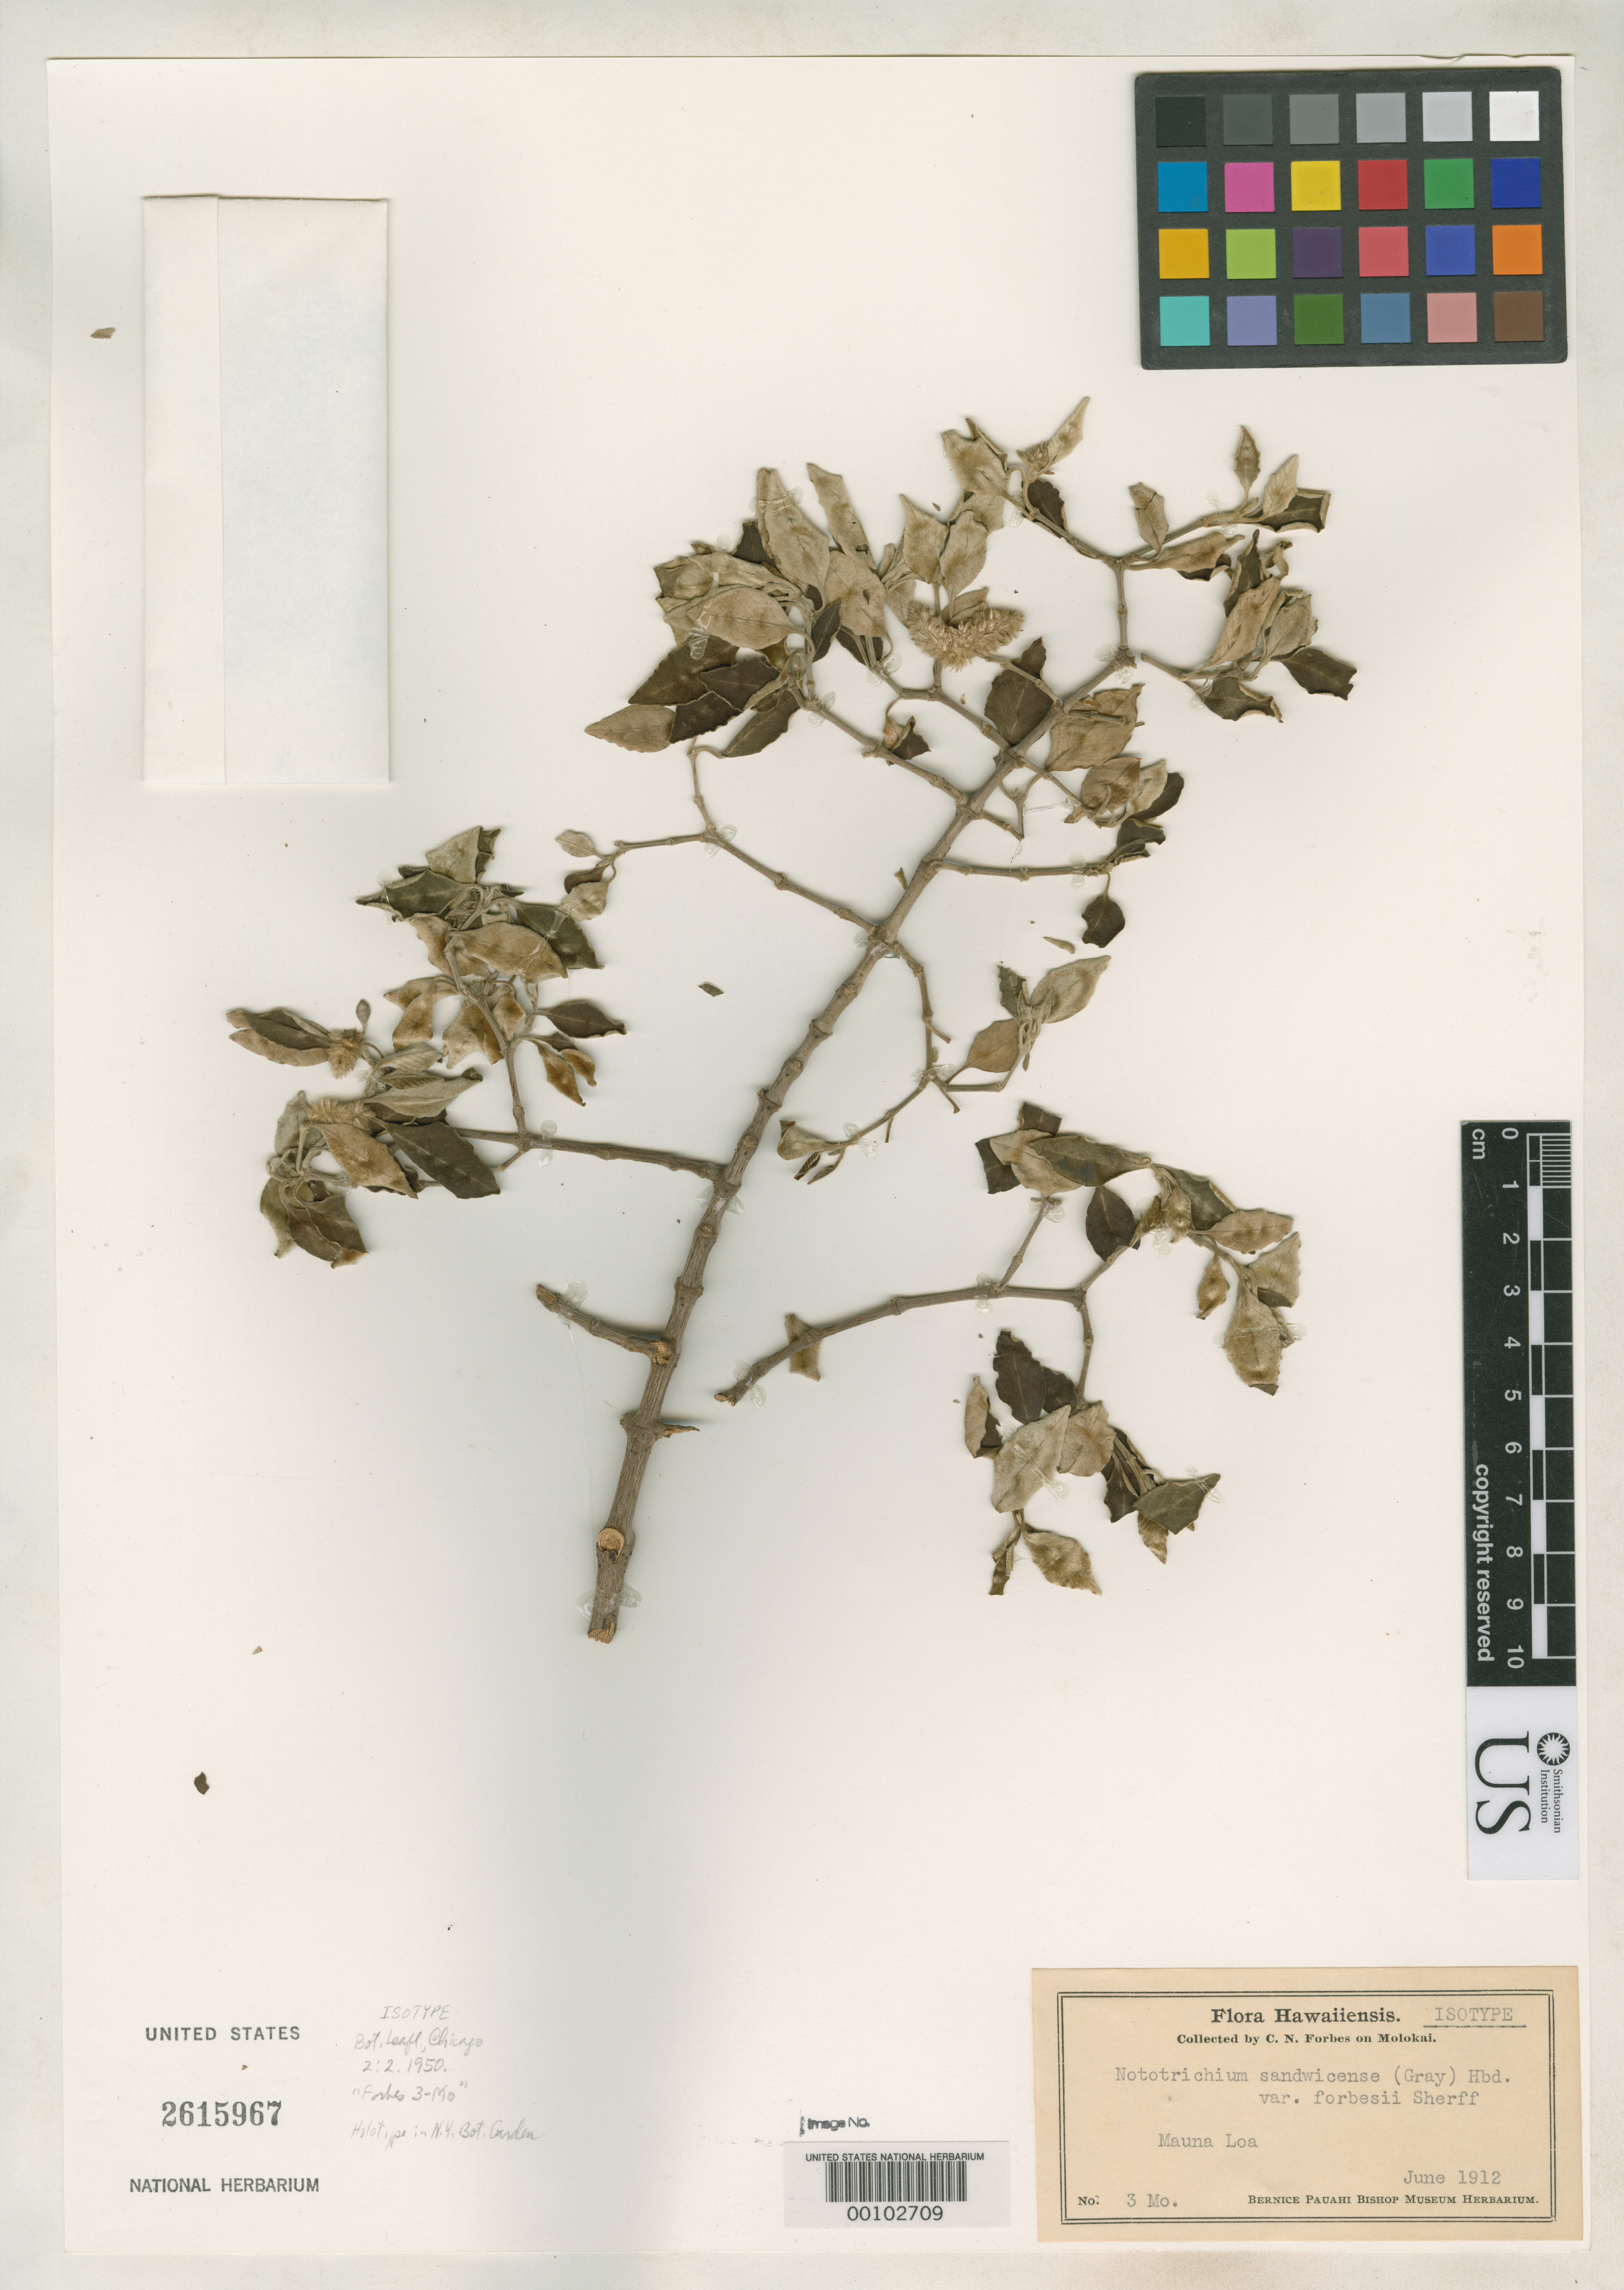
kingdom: Plantae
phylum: Tracheophyta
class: Magnoliopsida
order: Caryophyllales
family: Amaranthaceae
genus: Nototrichium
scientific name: Nototrichium sandwicense var. forbesii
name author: Sherff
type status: Isotype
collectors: C. N. Forbes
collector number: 3.Mo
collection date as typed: Jun 1912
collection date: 1912-06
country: United States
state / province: Hawaii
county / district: Maui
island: Moloka'i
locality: Mauna Loa.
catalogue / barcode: US 2615967